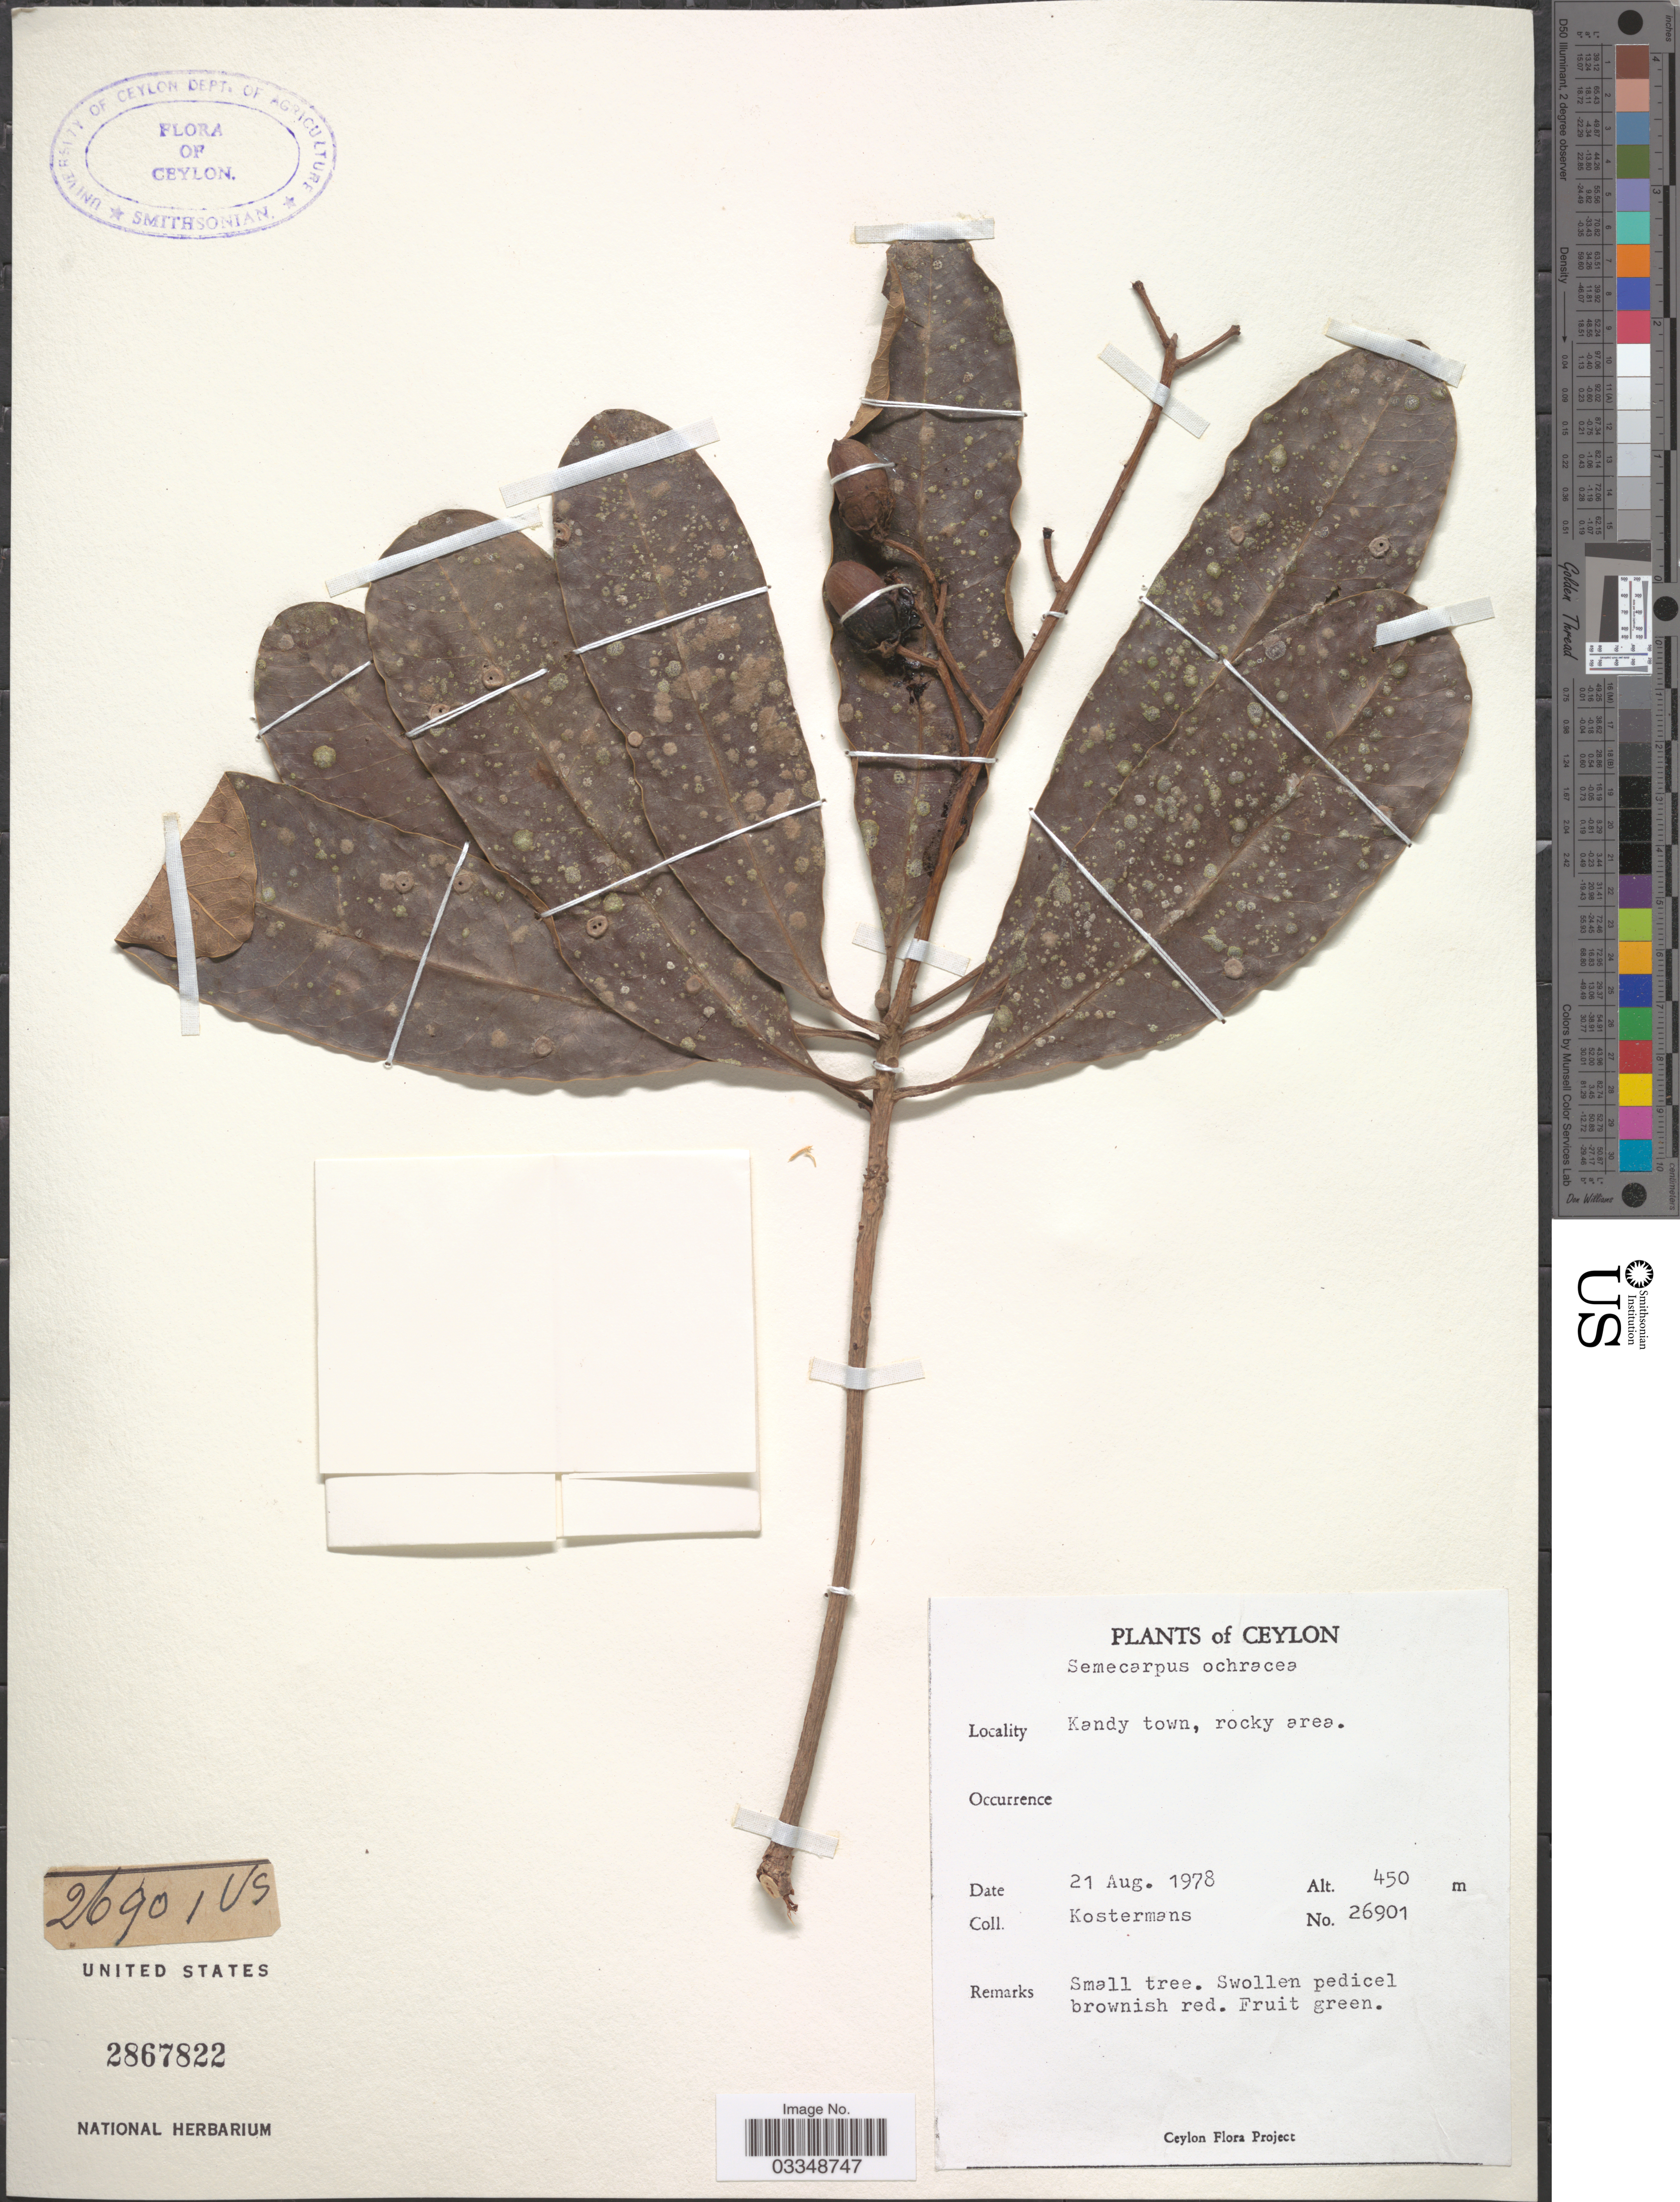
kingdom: Plantae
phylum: Tracheophyta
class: Magnoliopsida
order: Sapindales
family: Anacardiaceae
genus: Semecarpus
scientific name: Semecarpus ochraceus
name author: Alston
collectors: Kostermans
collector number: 26901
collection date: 1978-08-21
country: Sri Lanka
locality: Ceylon. Kandy town, rocky area.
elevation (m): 450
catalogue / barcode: US 2867822